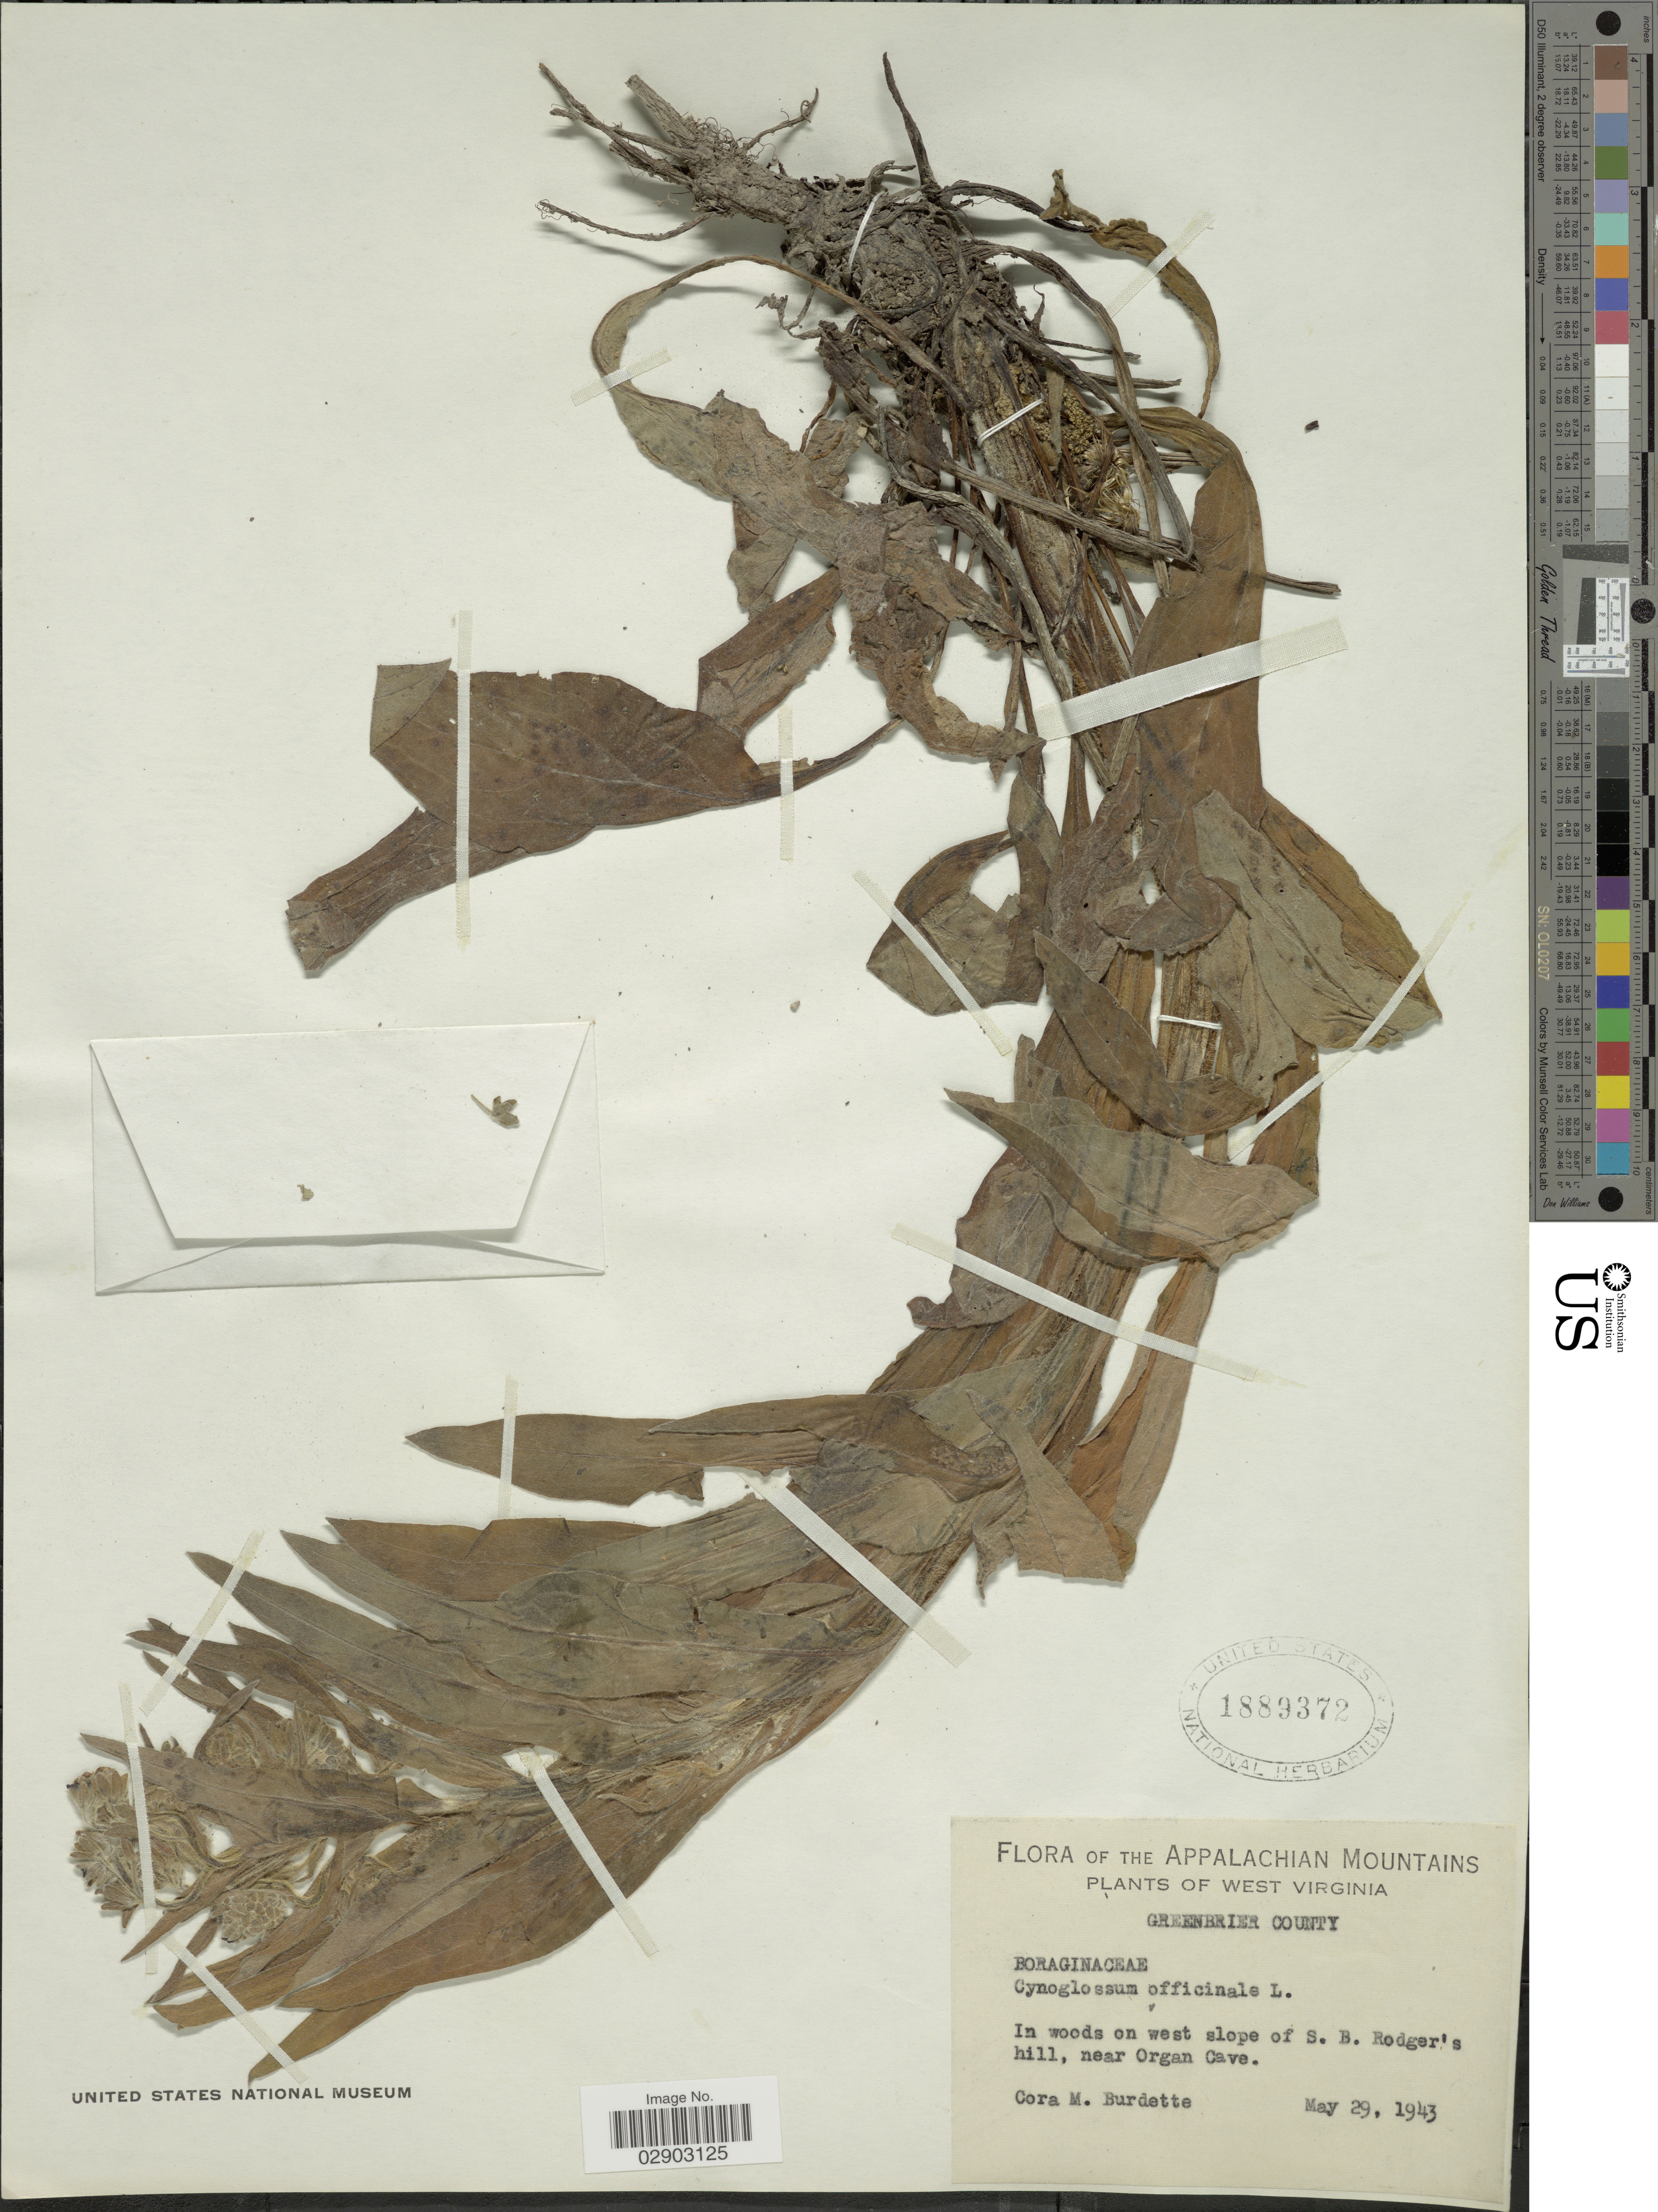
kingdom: Plantae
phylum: Tracheophyta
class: Magnoliopsida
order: Boraginales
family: Boraginaceae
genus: Cynoglossum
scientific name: Cynoglossum officinale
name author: L.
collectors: C. Burdette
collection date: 1943-05-29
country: United States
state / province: West Virginia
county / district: Greenbrier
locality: Greenbrier County. In woods on west slope of S. B. Rodger's hill, near Organ Cave.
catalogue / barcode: US 1889372